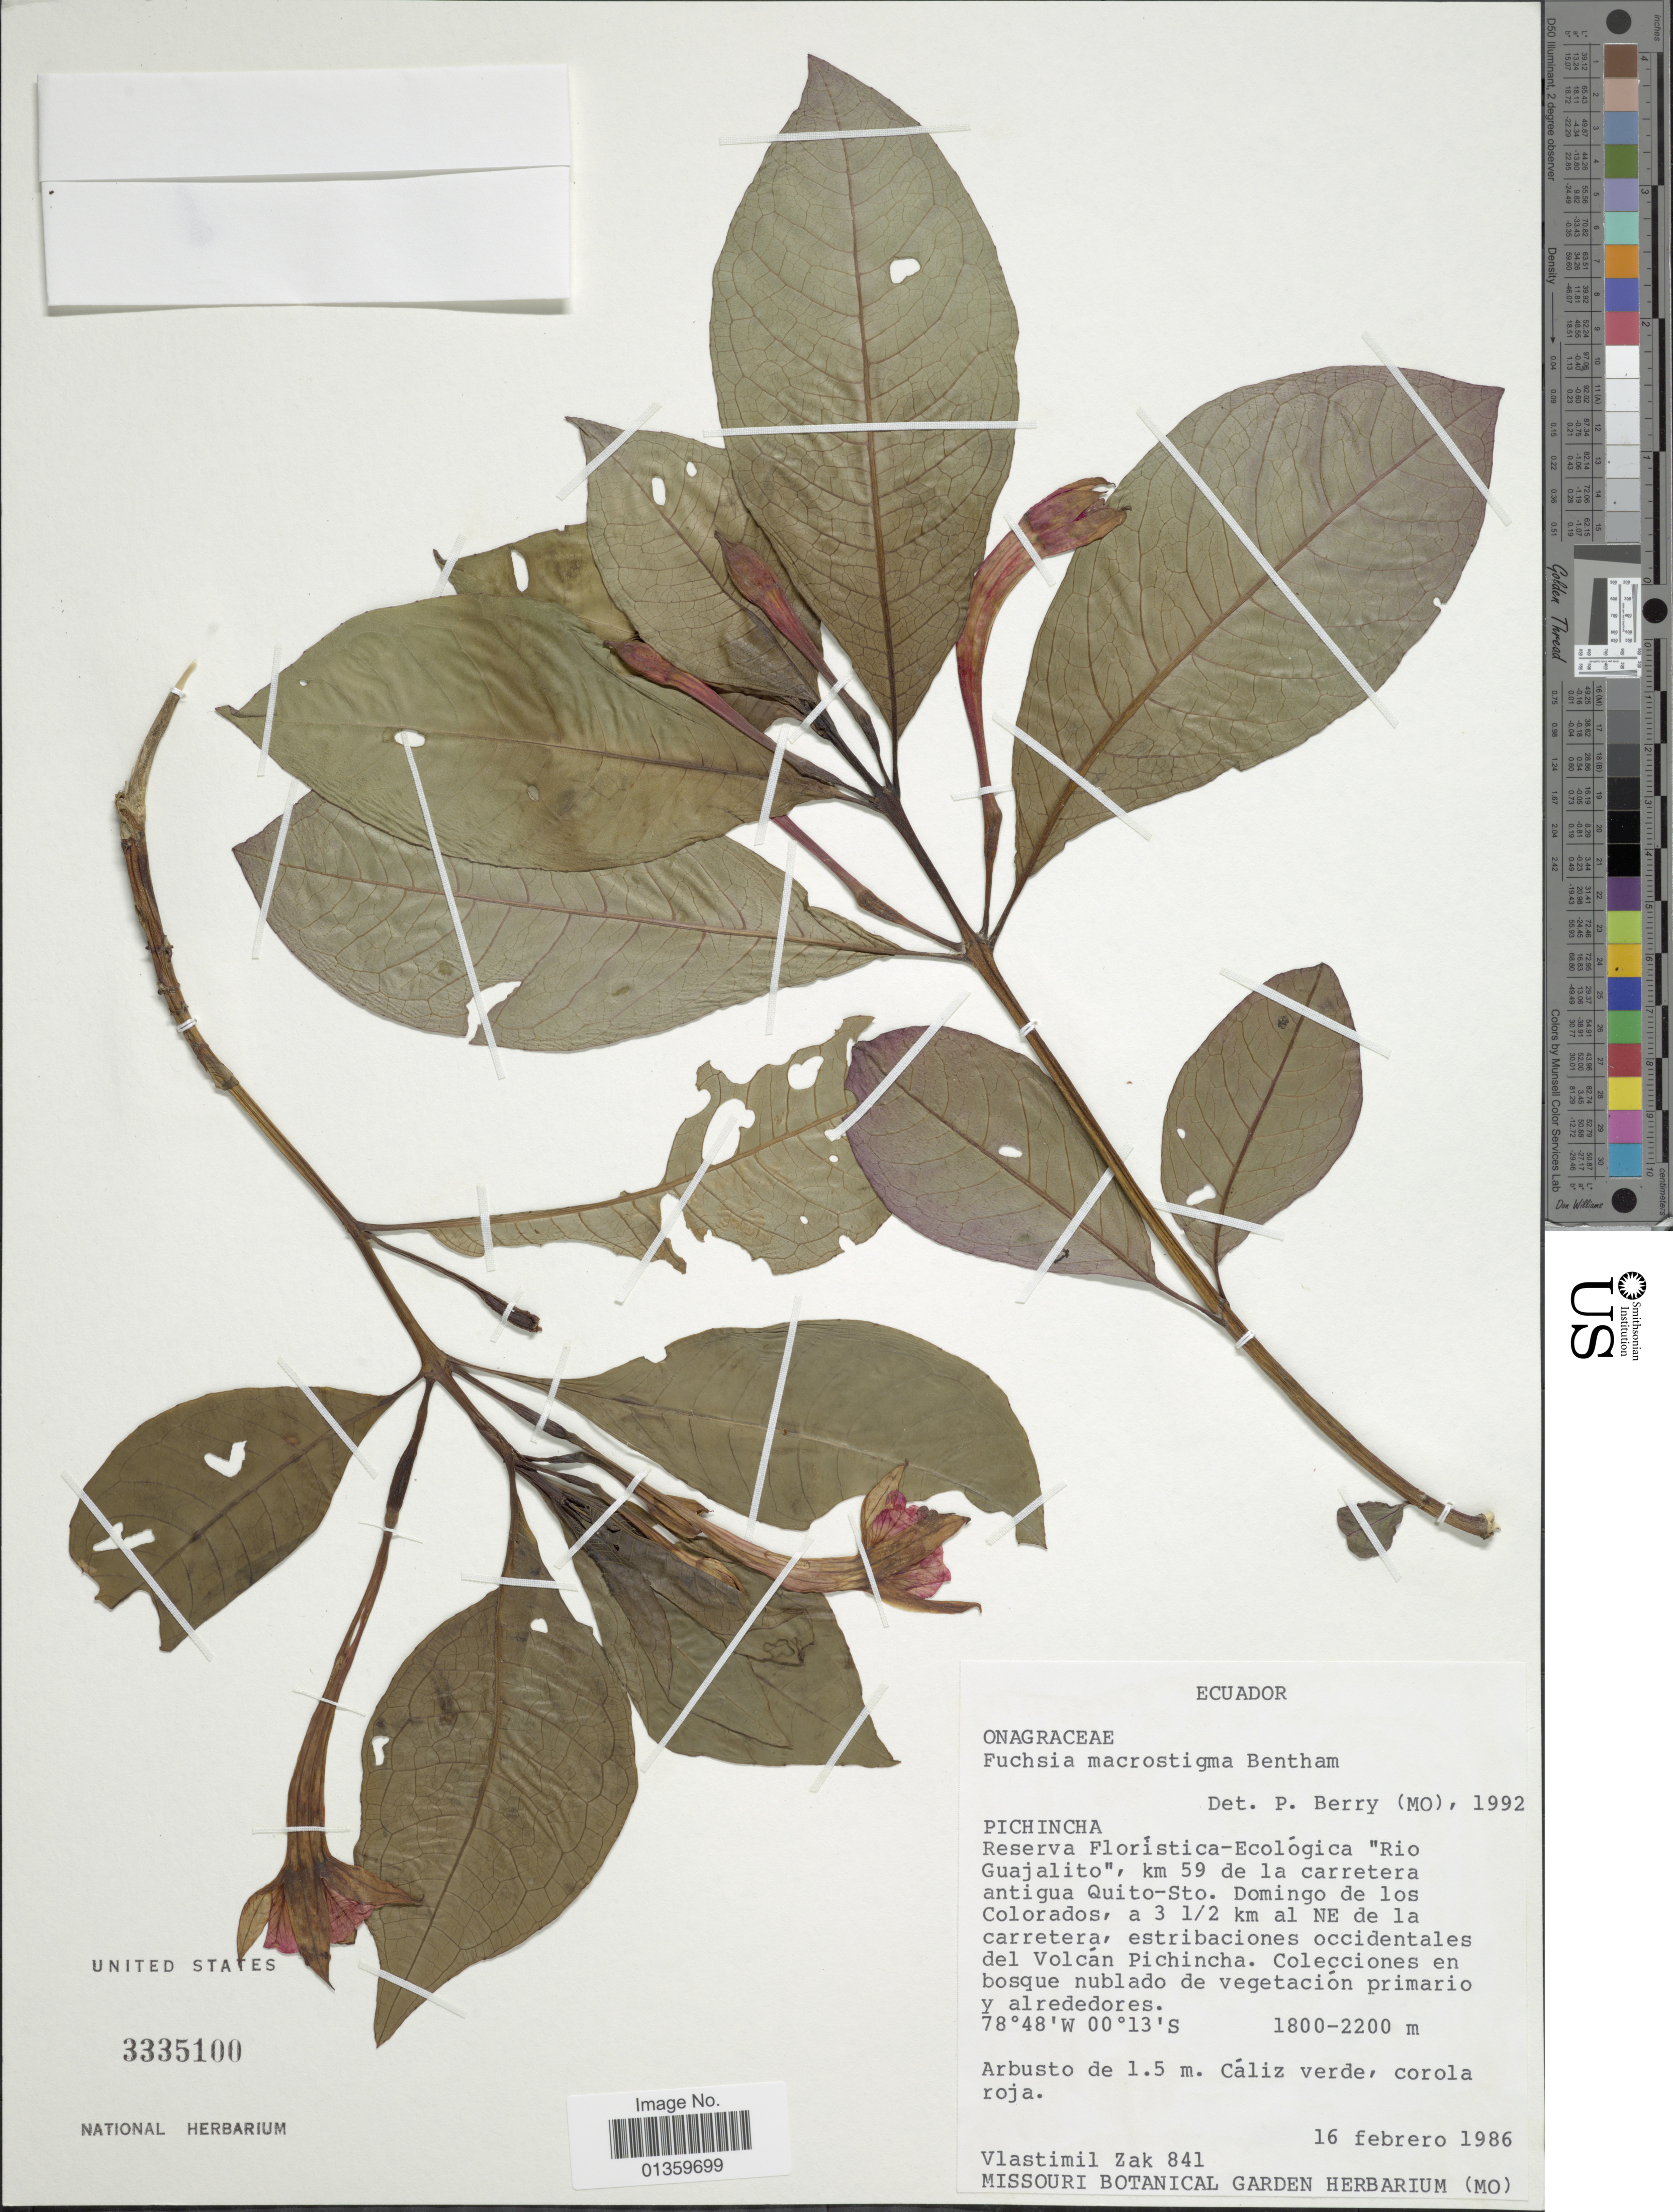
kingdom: Plantae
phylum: Tracheophyta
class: Magnoliopsida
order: Myrtales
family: Onagraceae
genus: Fuchsia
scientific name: Fuchsia macrostigma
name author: Benth.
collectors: V. Zak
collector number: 841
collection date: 1986-02-16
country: Ecuador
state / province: Pichincha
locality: Reserva Florística-Ecológica "Rio Guajalito", km 59 de la carretera antigua Quit-Sto. Domingo de los Colorados, a 3½ km al NE de la carretera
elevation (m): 1800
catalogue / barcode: US 3335100